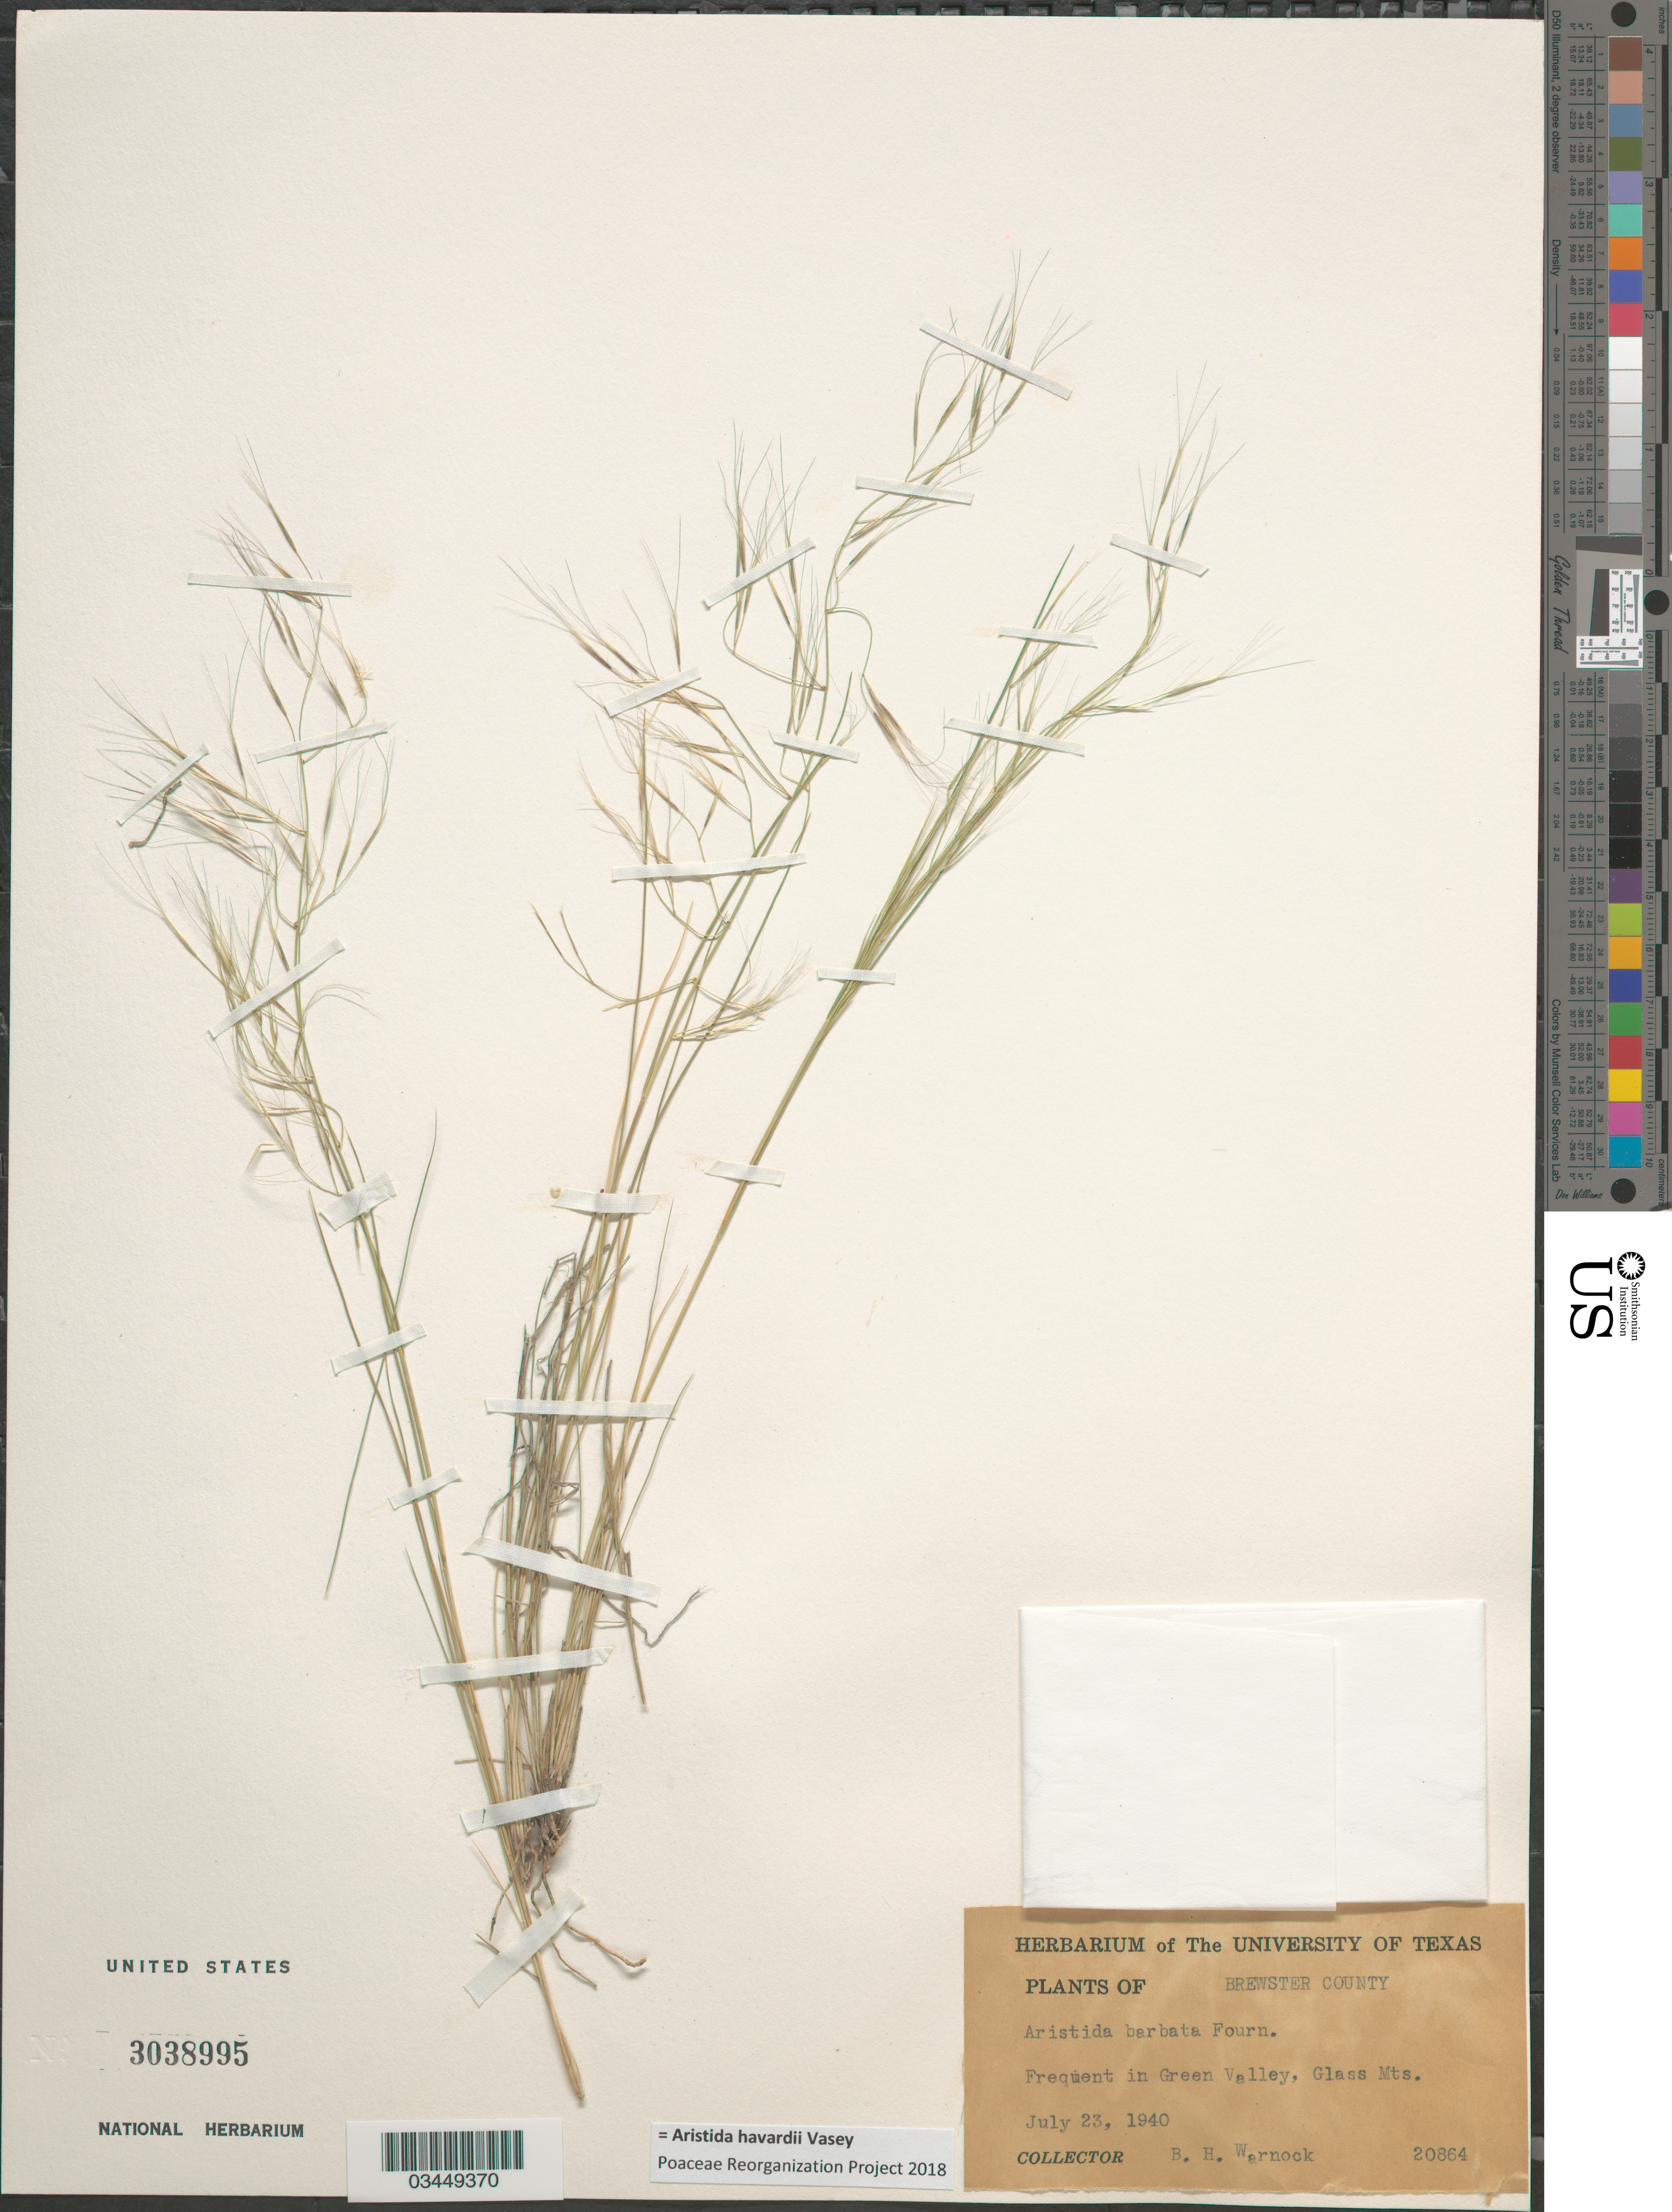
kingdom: Plantae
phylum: Tracheophyta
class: Liliopsida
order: Poales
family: Poaceae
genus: Aristida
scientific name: Aristida havardii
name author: Vasey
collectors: B. H. Warnock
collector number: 20864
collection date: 1940-07-23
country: United States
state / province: Texas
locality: Brewster County. Frequent in Green Valley, Glass Mts.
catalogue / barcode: US 3038995